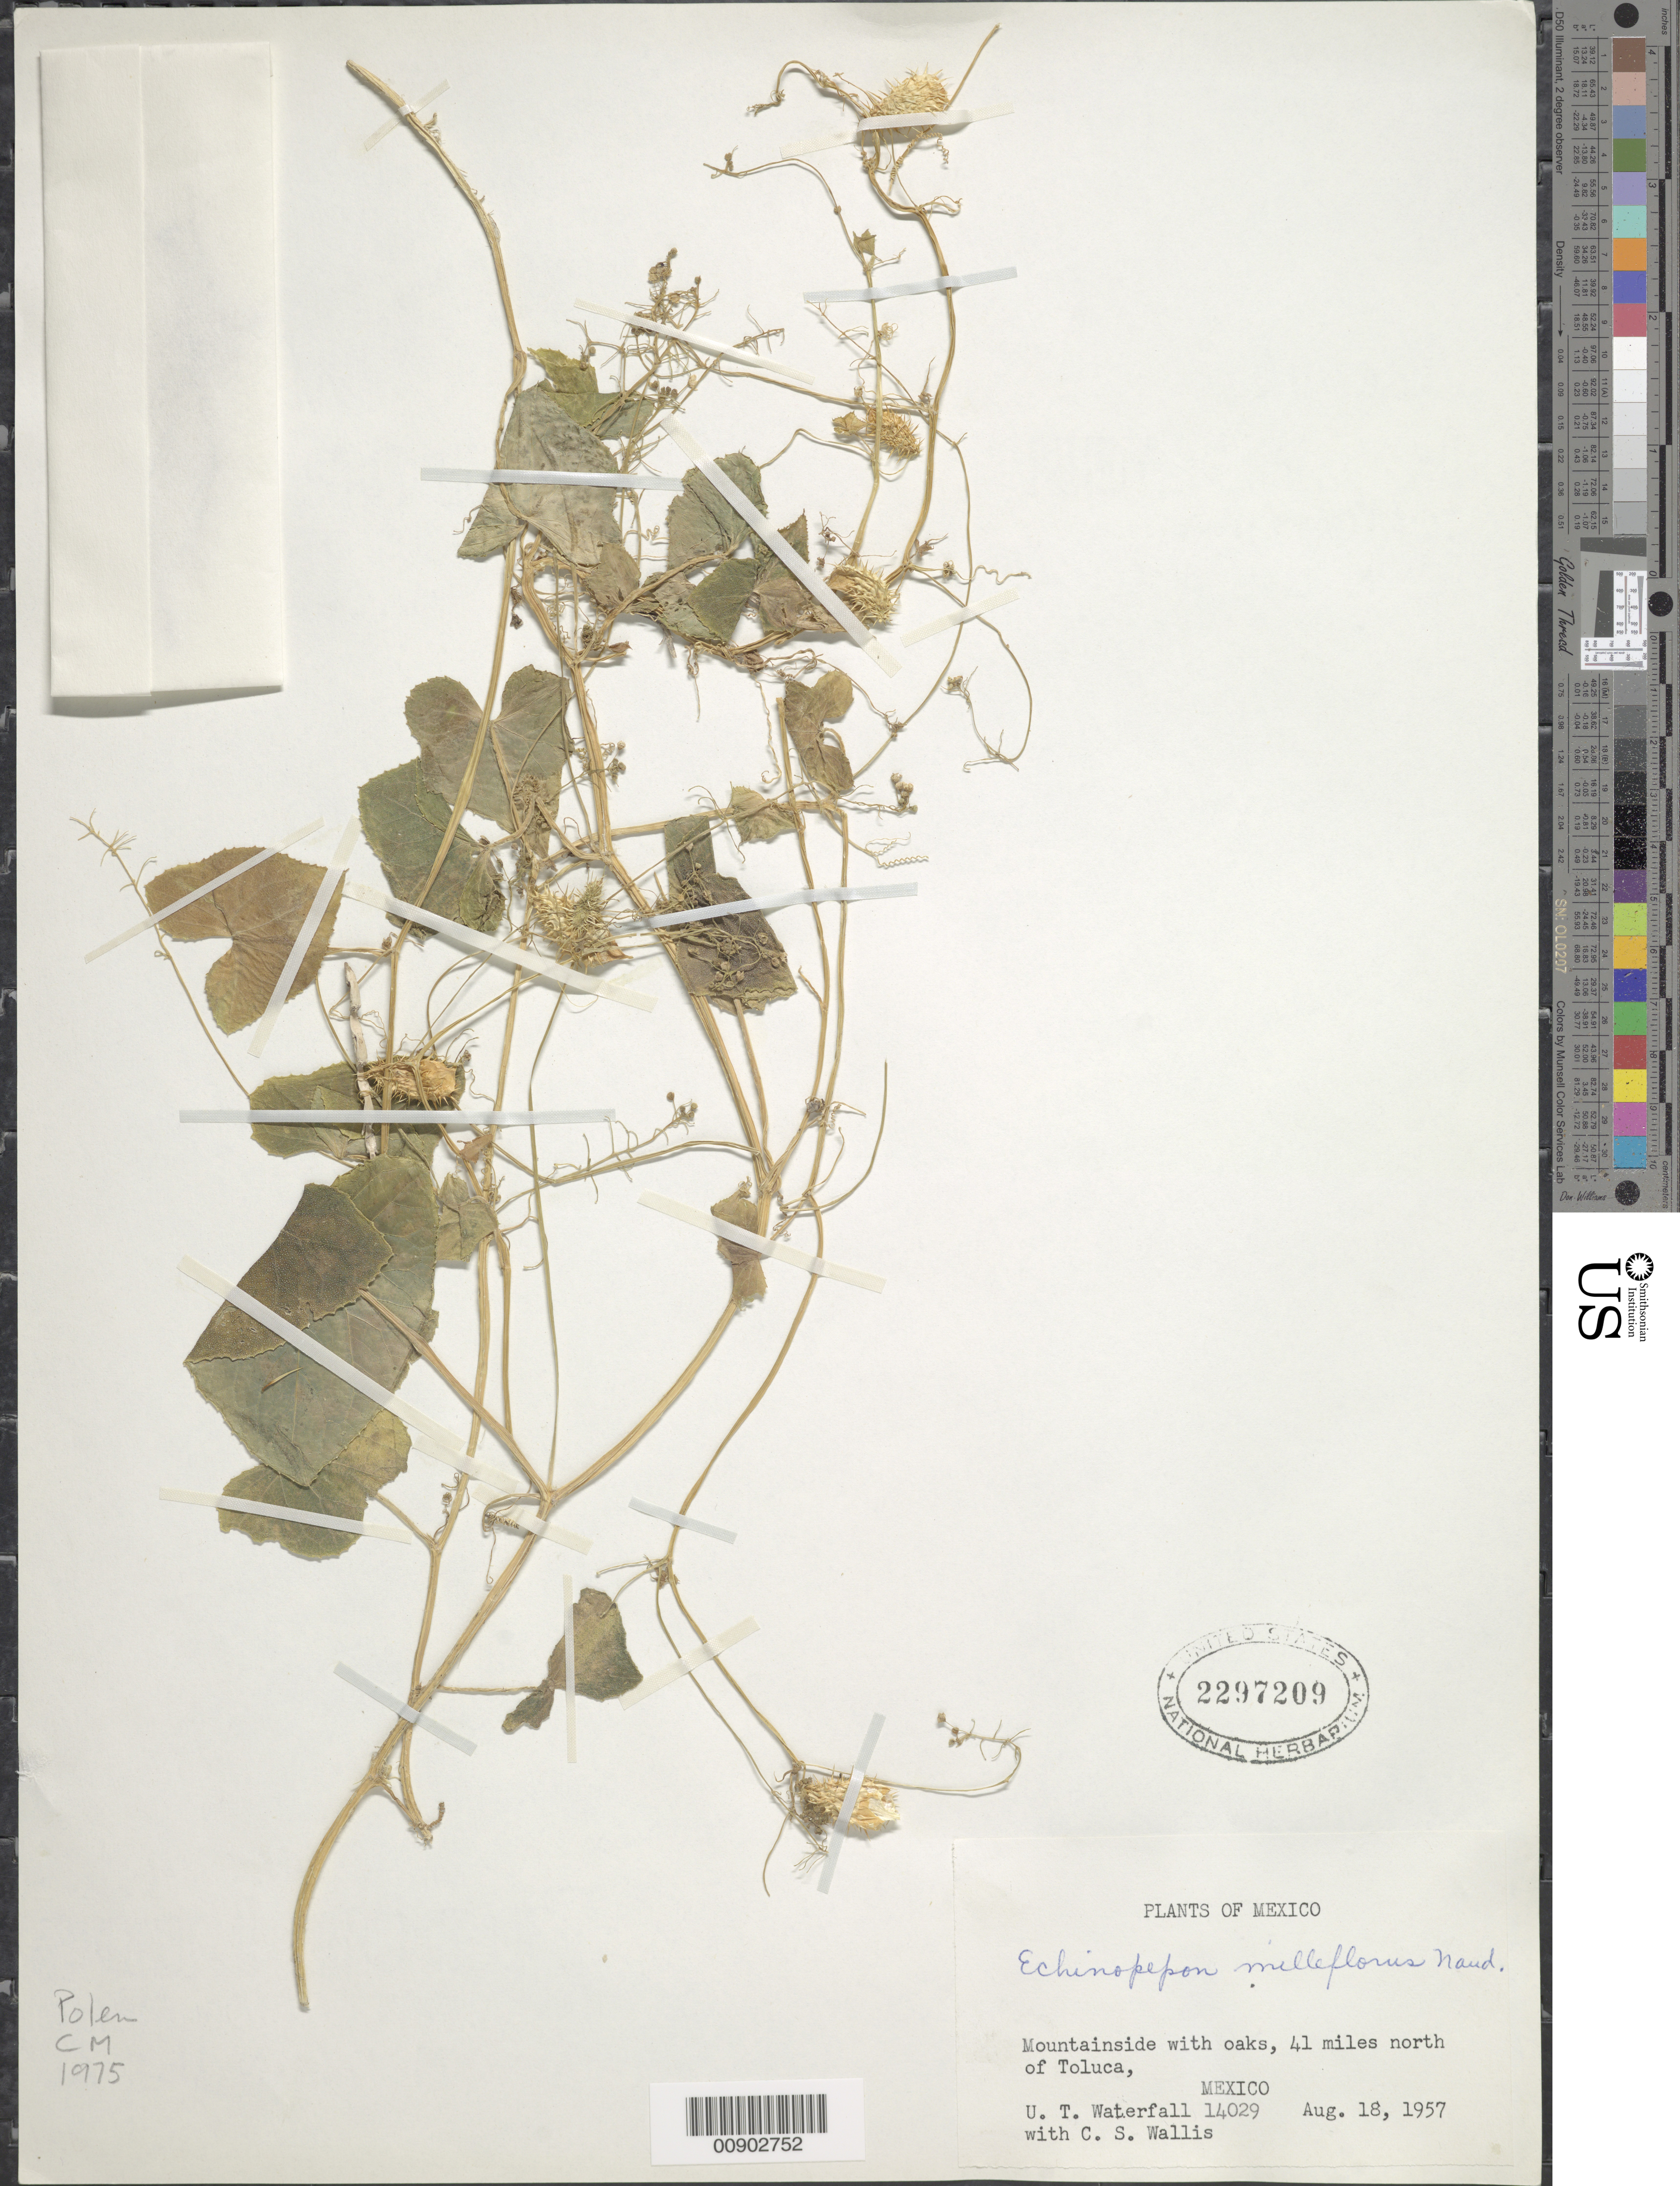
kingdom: Plantae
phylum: Tracheophyta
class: Magnoliopsida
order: Cucurbitales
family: Cucurbitaceae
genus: Echinopepon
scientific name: Echinopepon milleflorus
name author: Naudin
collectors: U. T. Waterfall & C. S. Wallis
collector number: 14029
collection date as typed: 18 Aug 1957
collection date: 1957-08-18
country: Mexico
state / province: México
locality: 41 miles north of Toluca, Edo. de México.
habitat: Mountains with oaks.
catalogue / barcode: US 2297209